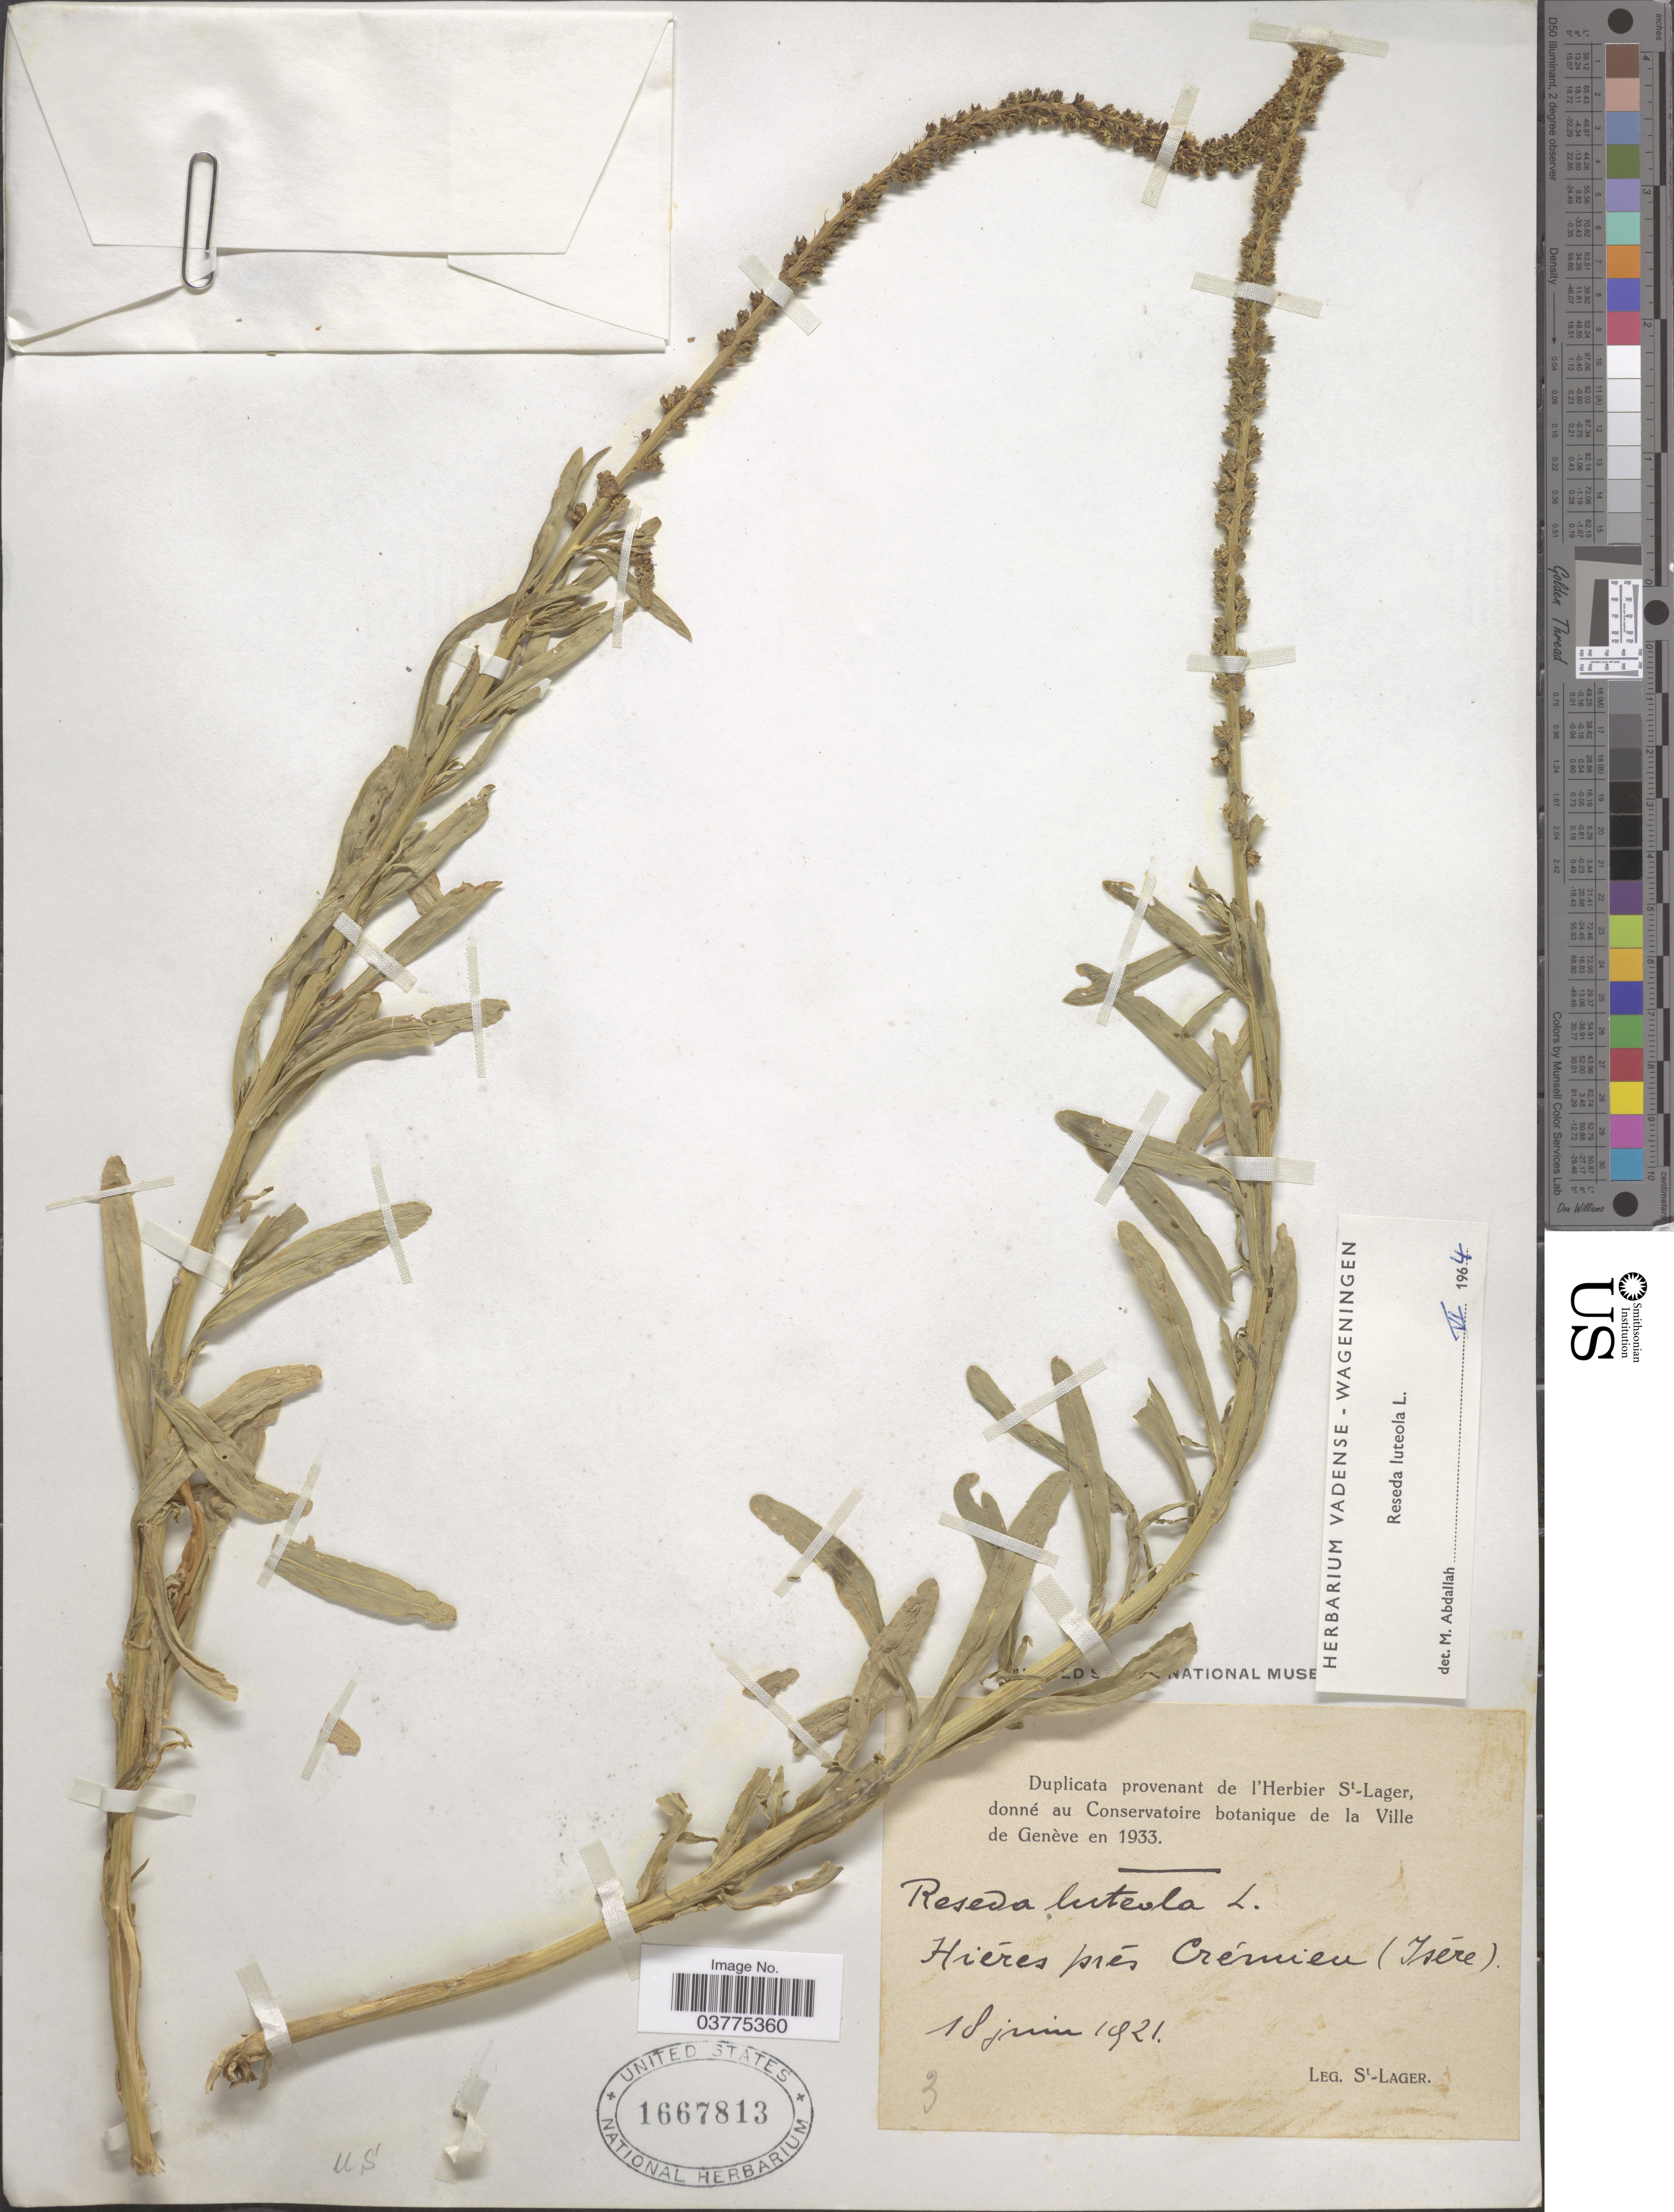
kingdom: Plantae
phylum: Tracheophyta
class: Magnoliopsida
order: Brassicales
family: Resedaceae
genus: Reseda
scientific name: Reseda luteola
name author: L.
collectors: -. St. Lager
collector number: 3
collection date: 1921-06-18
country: France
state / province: Auvergne-Rhône-Alpes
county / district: Isère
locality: Hiéres prés Crémieu ( Isére).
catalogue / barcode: US 1667813